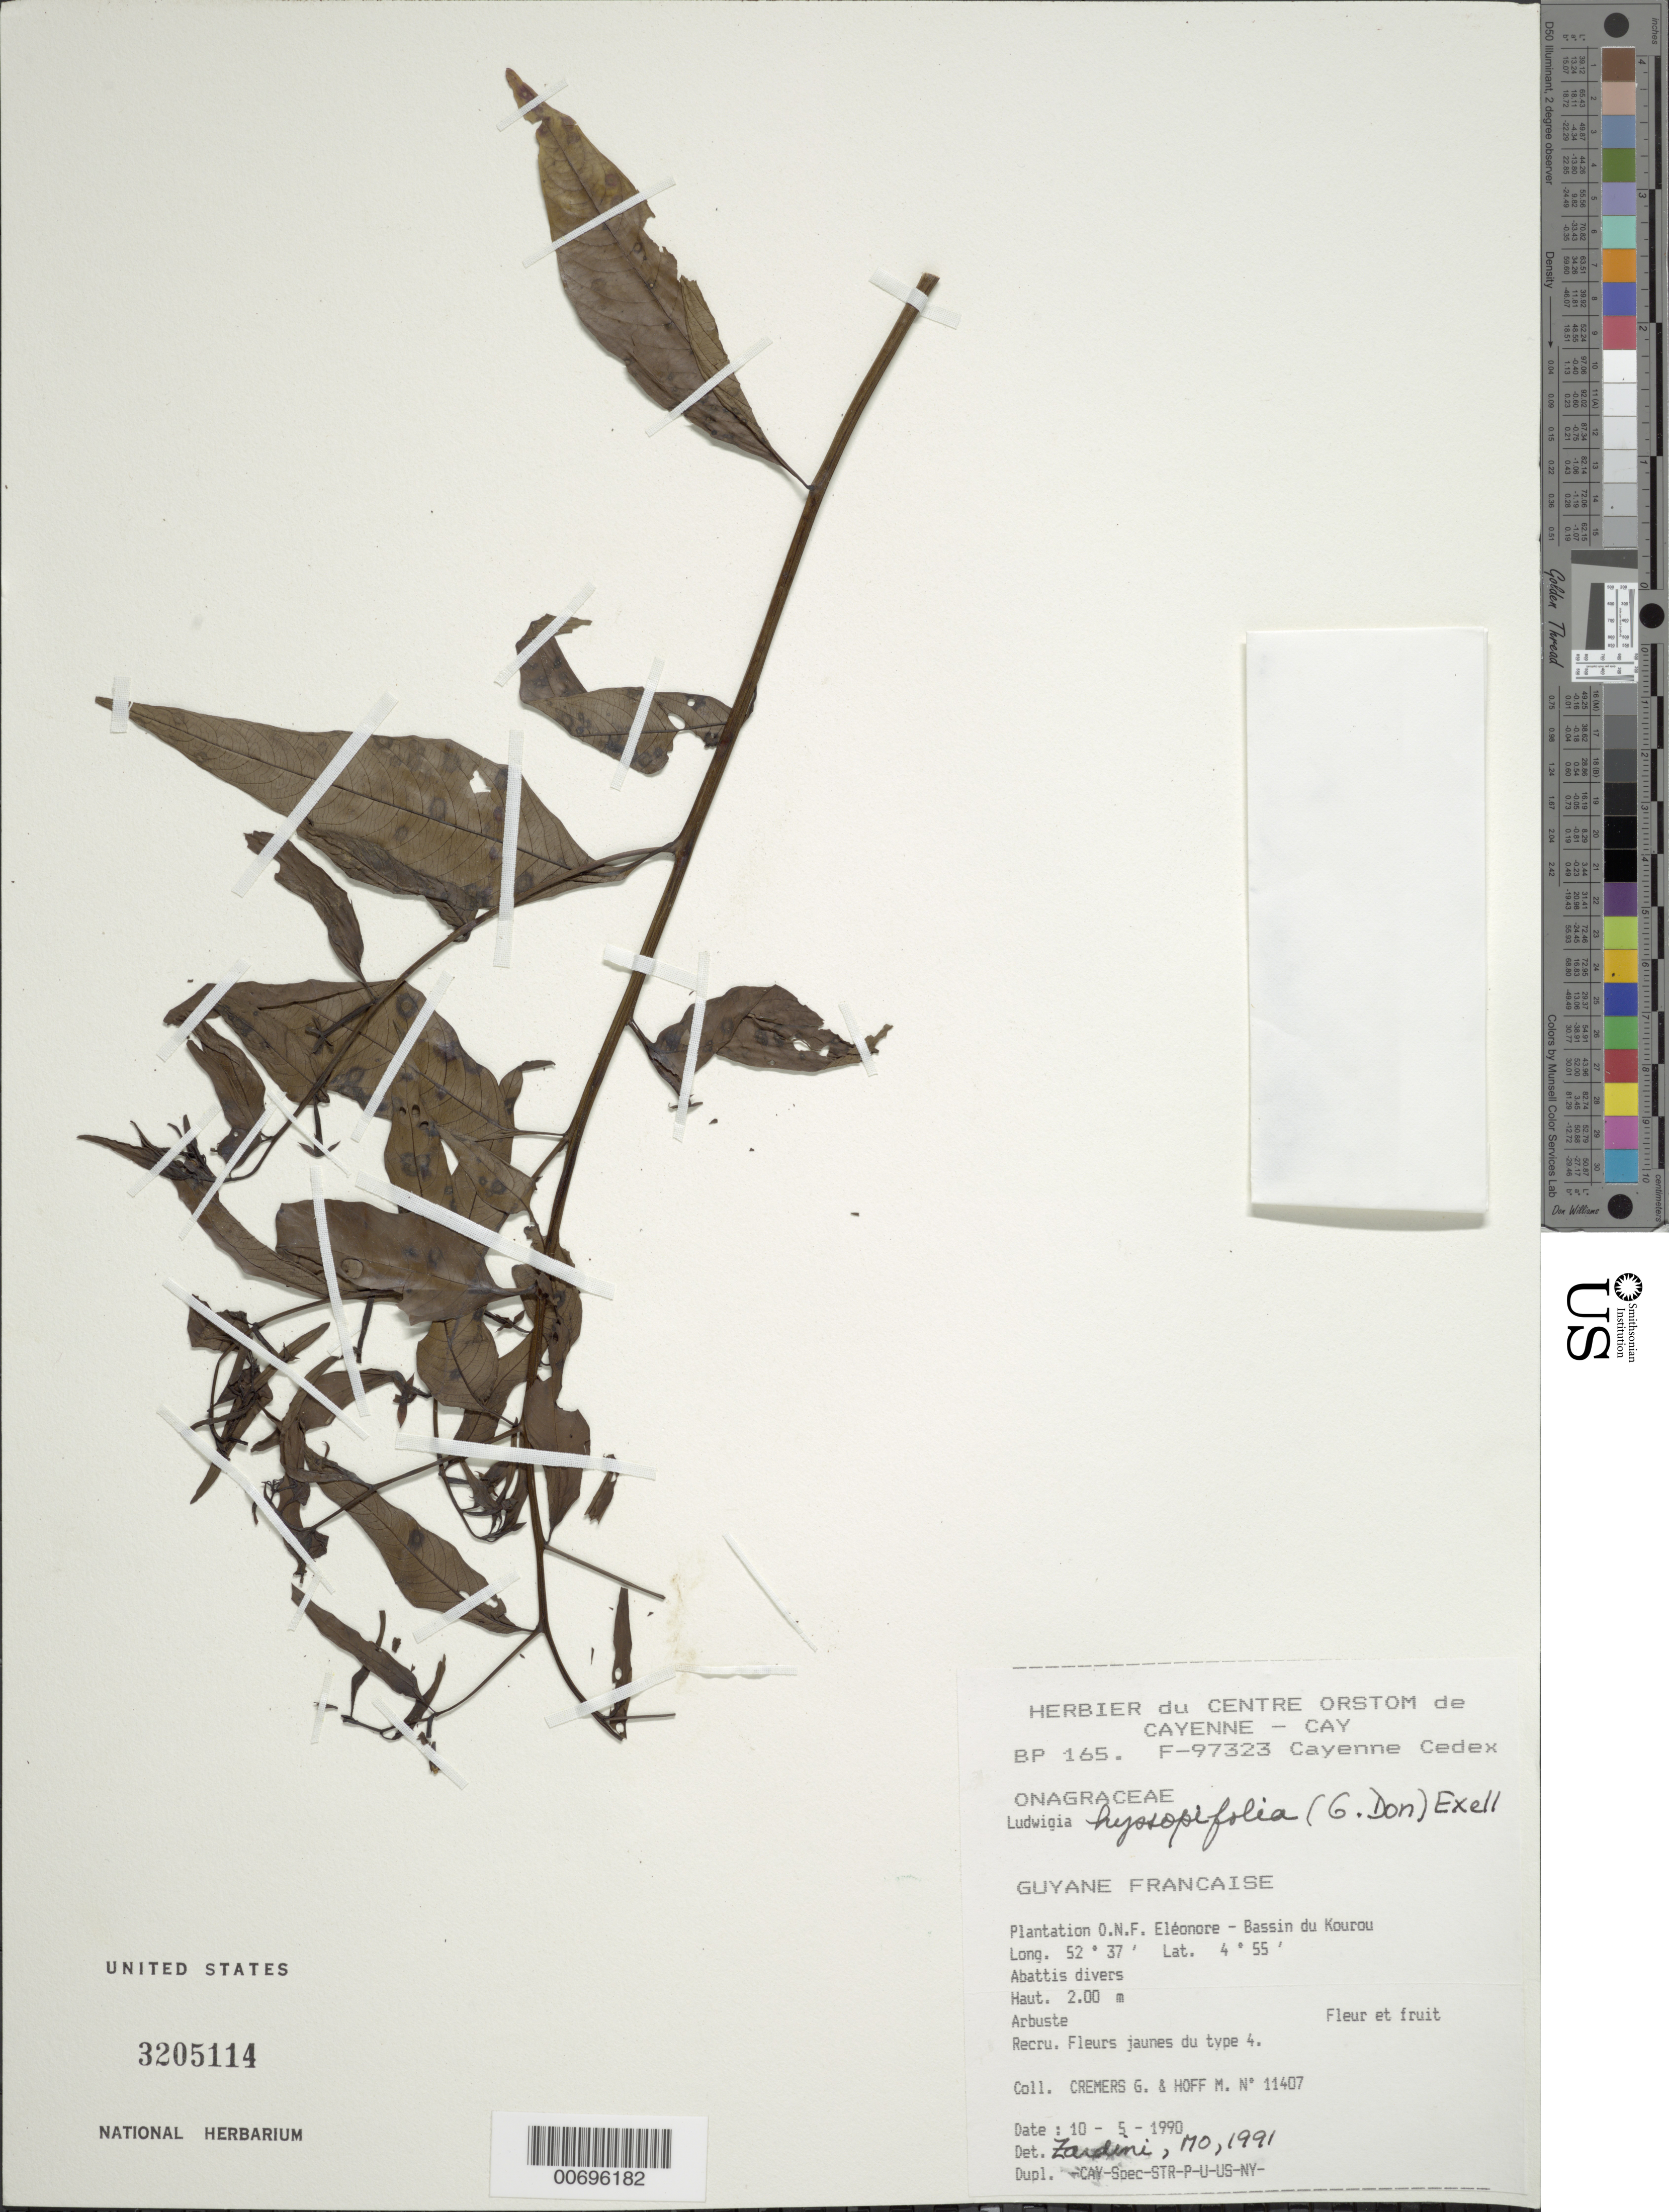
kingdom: Plantae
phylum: Tracheophyta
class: Magnoliopsida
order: Myrtales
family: Onagraceae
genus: Ludwigia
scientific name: Ludwigia hyssopifolia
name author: (G. Don) Exell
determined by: Zardini, E. M.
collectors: G. Cremers & M. Hoff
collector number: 11407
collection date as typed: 10-May-90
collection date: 1990-05-10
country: French Guiana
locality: Plantation O.N.F. Eléonore, Bassin du Kourou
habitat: Abattis divers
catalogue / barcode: US 3205114